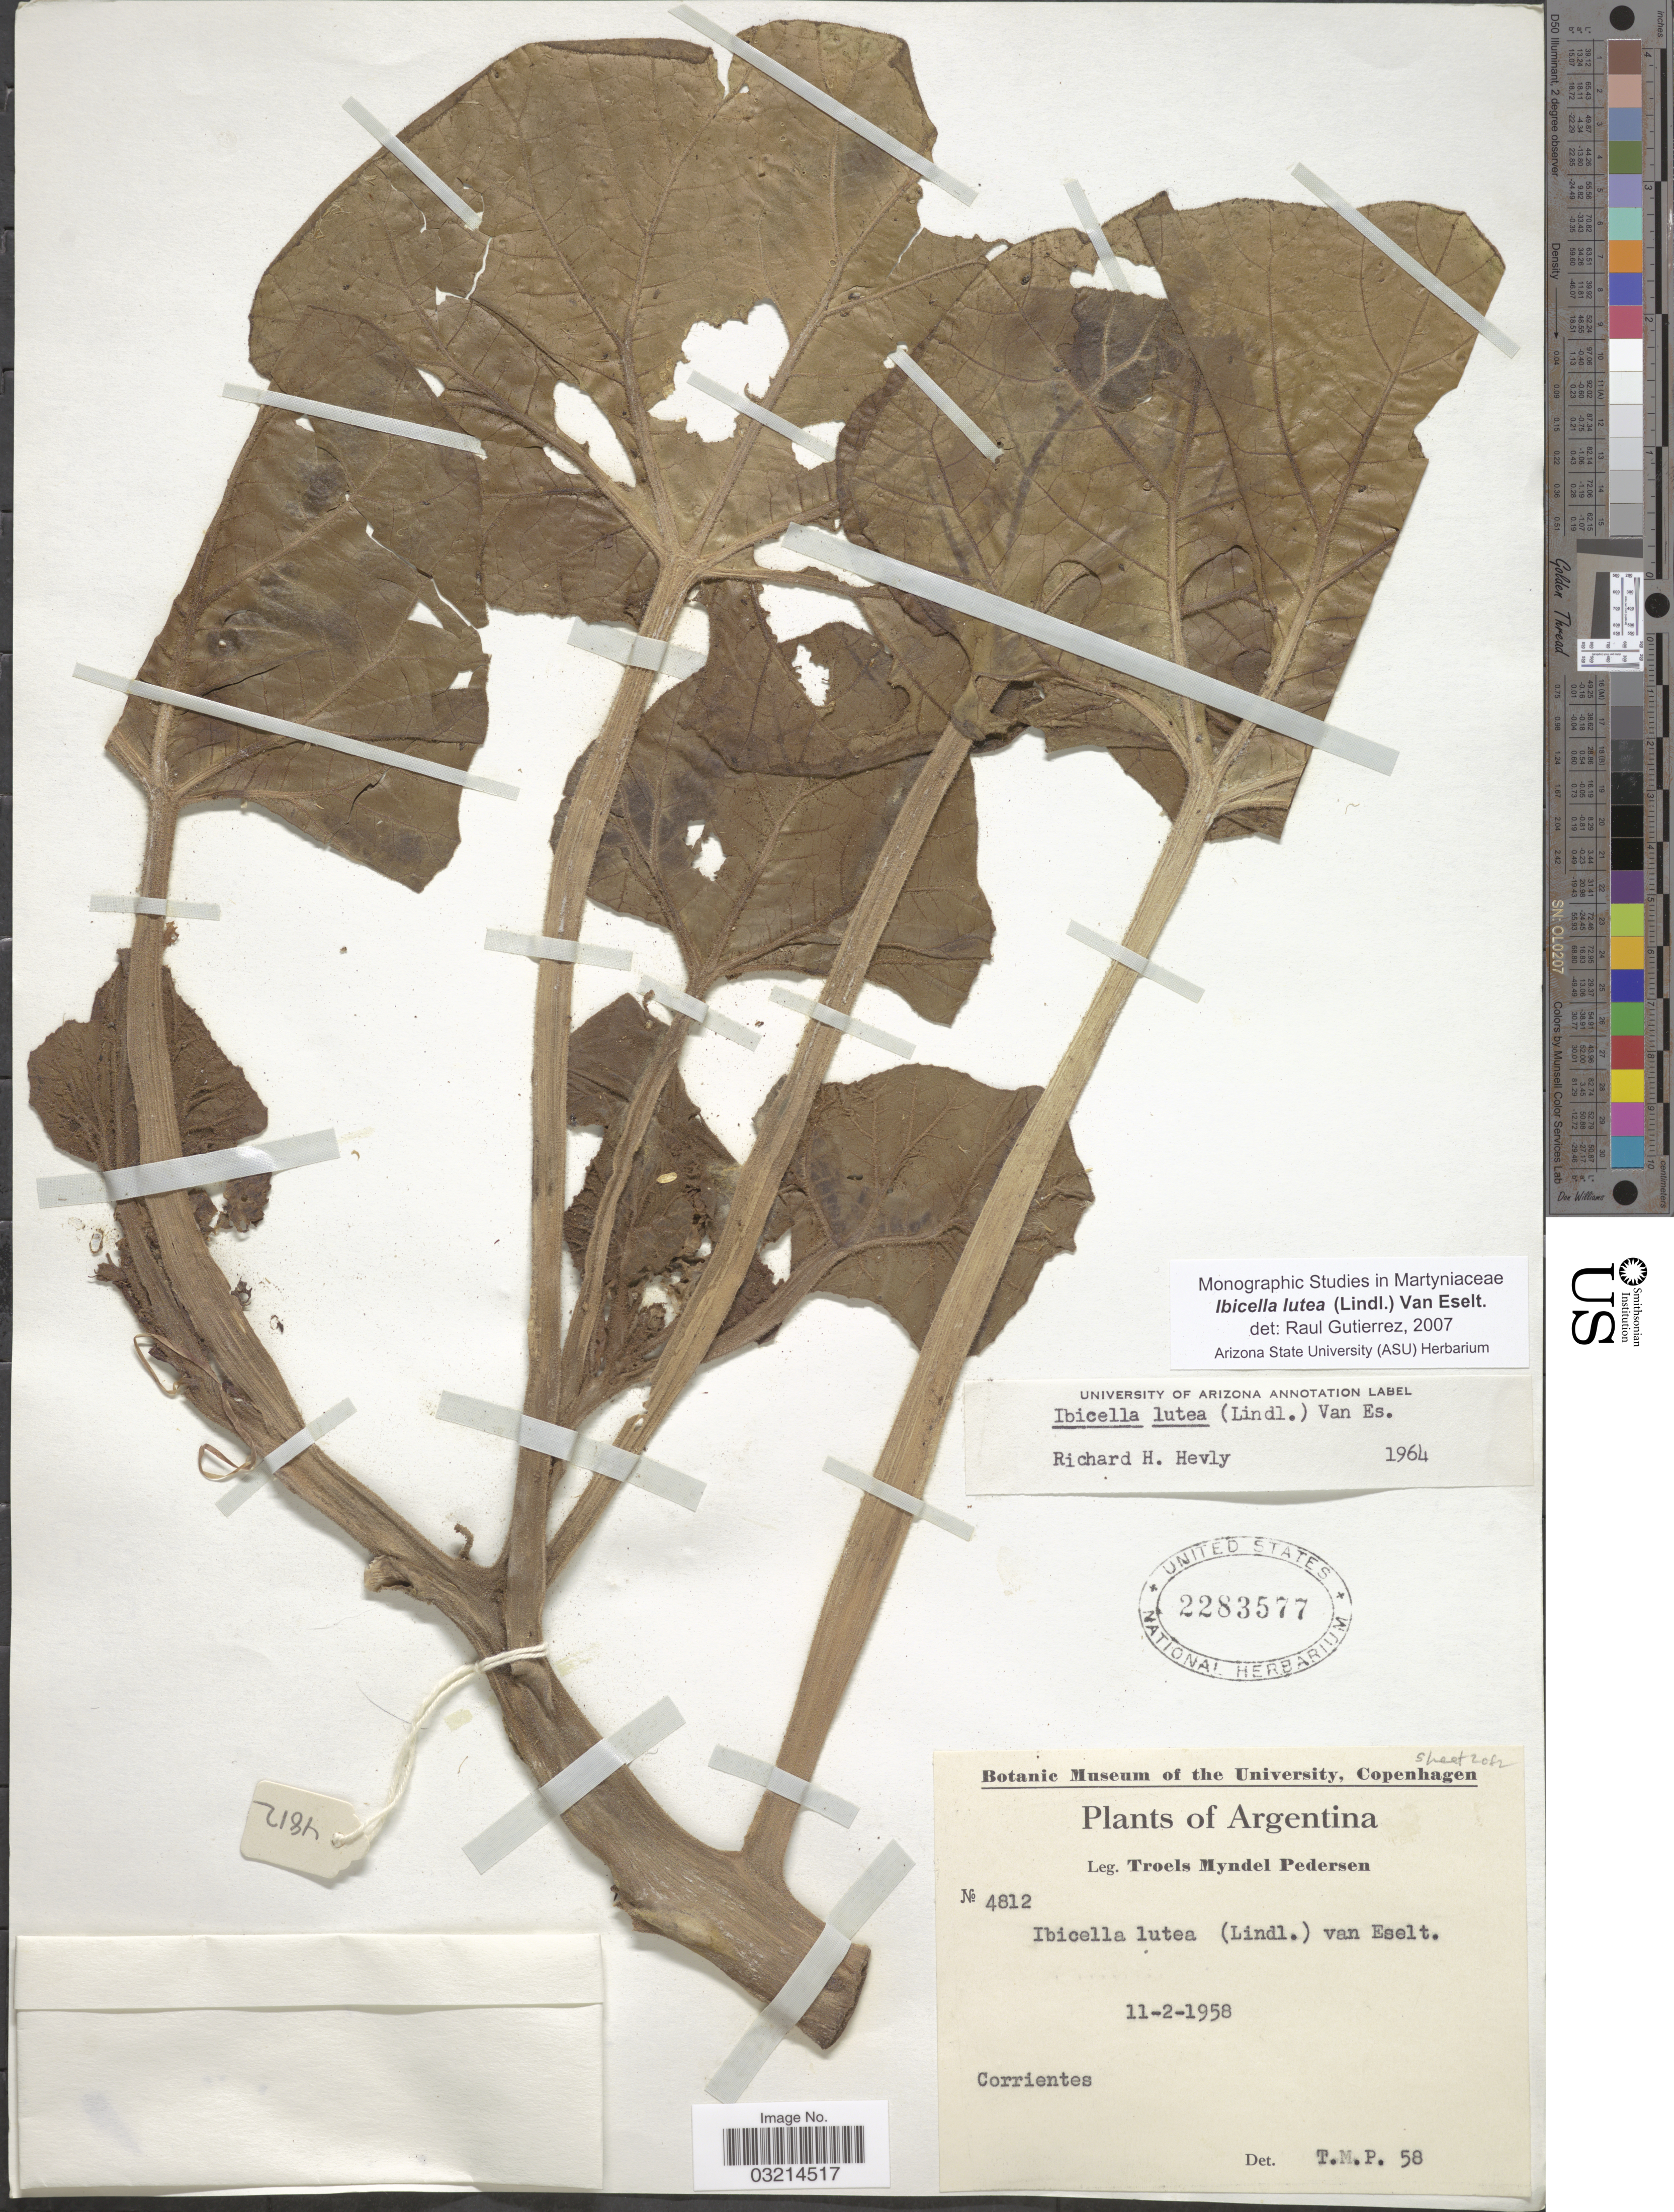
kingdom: Plantae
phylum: Tracheophyta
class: Magnoliopsida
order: Lamiales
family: Martyniaceae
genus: Ibicella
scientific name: Ibicella lutea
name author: (Lindl.) Van Eselt.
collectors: T. Pederson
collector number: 4812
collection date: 1958-02-11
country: Argentina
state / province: Corrientes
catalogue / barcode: US 2283577